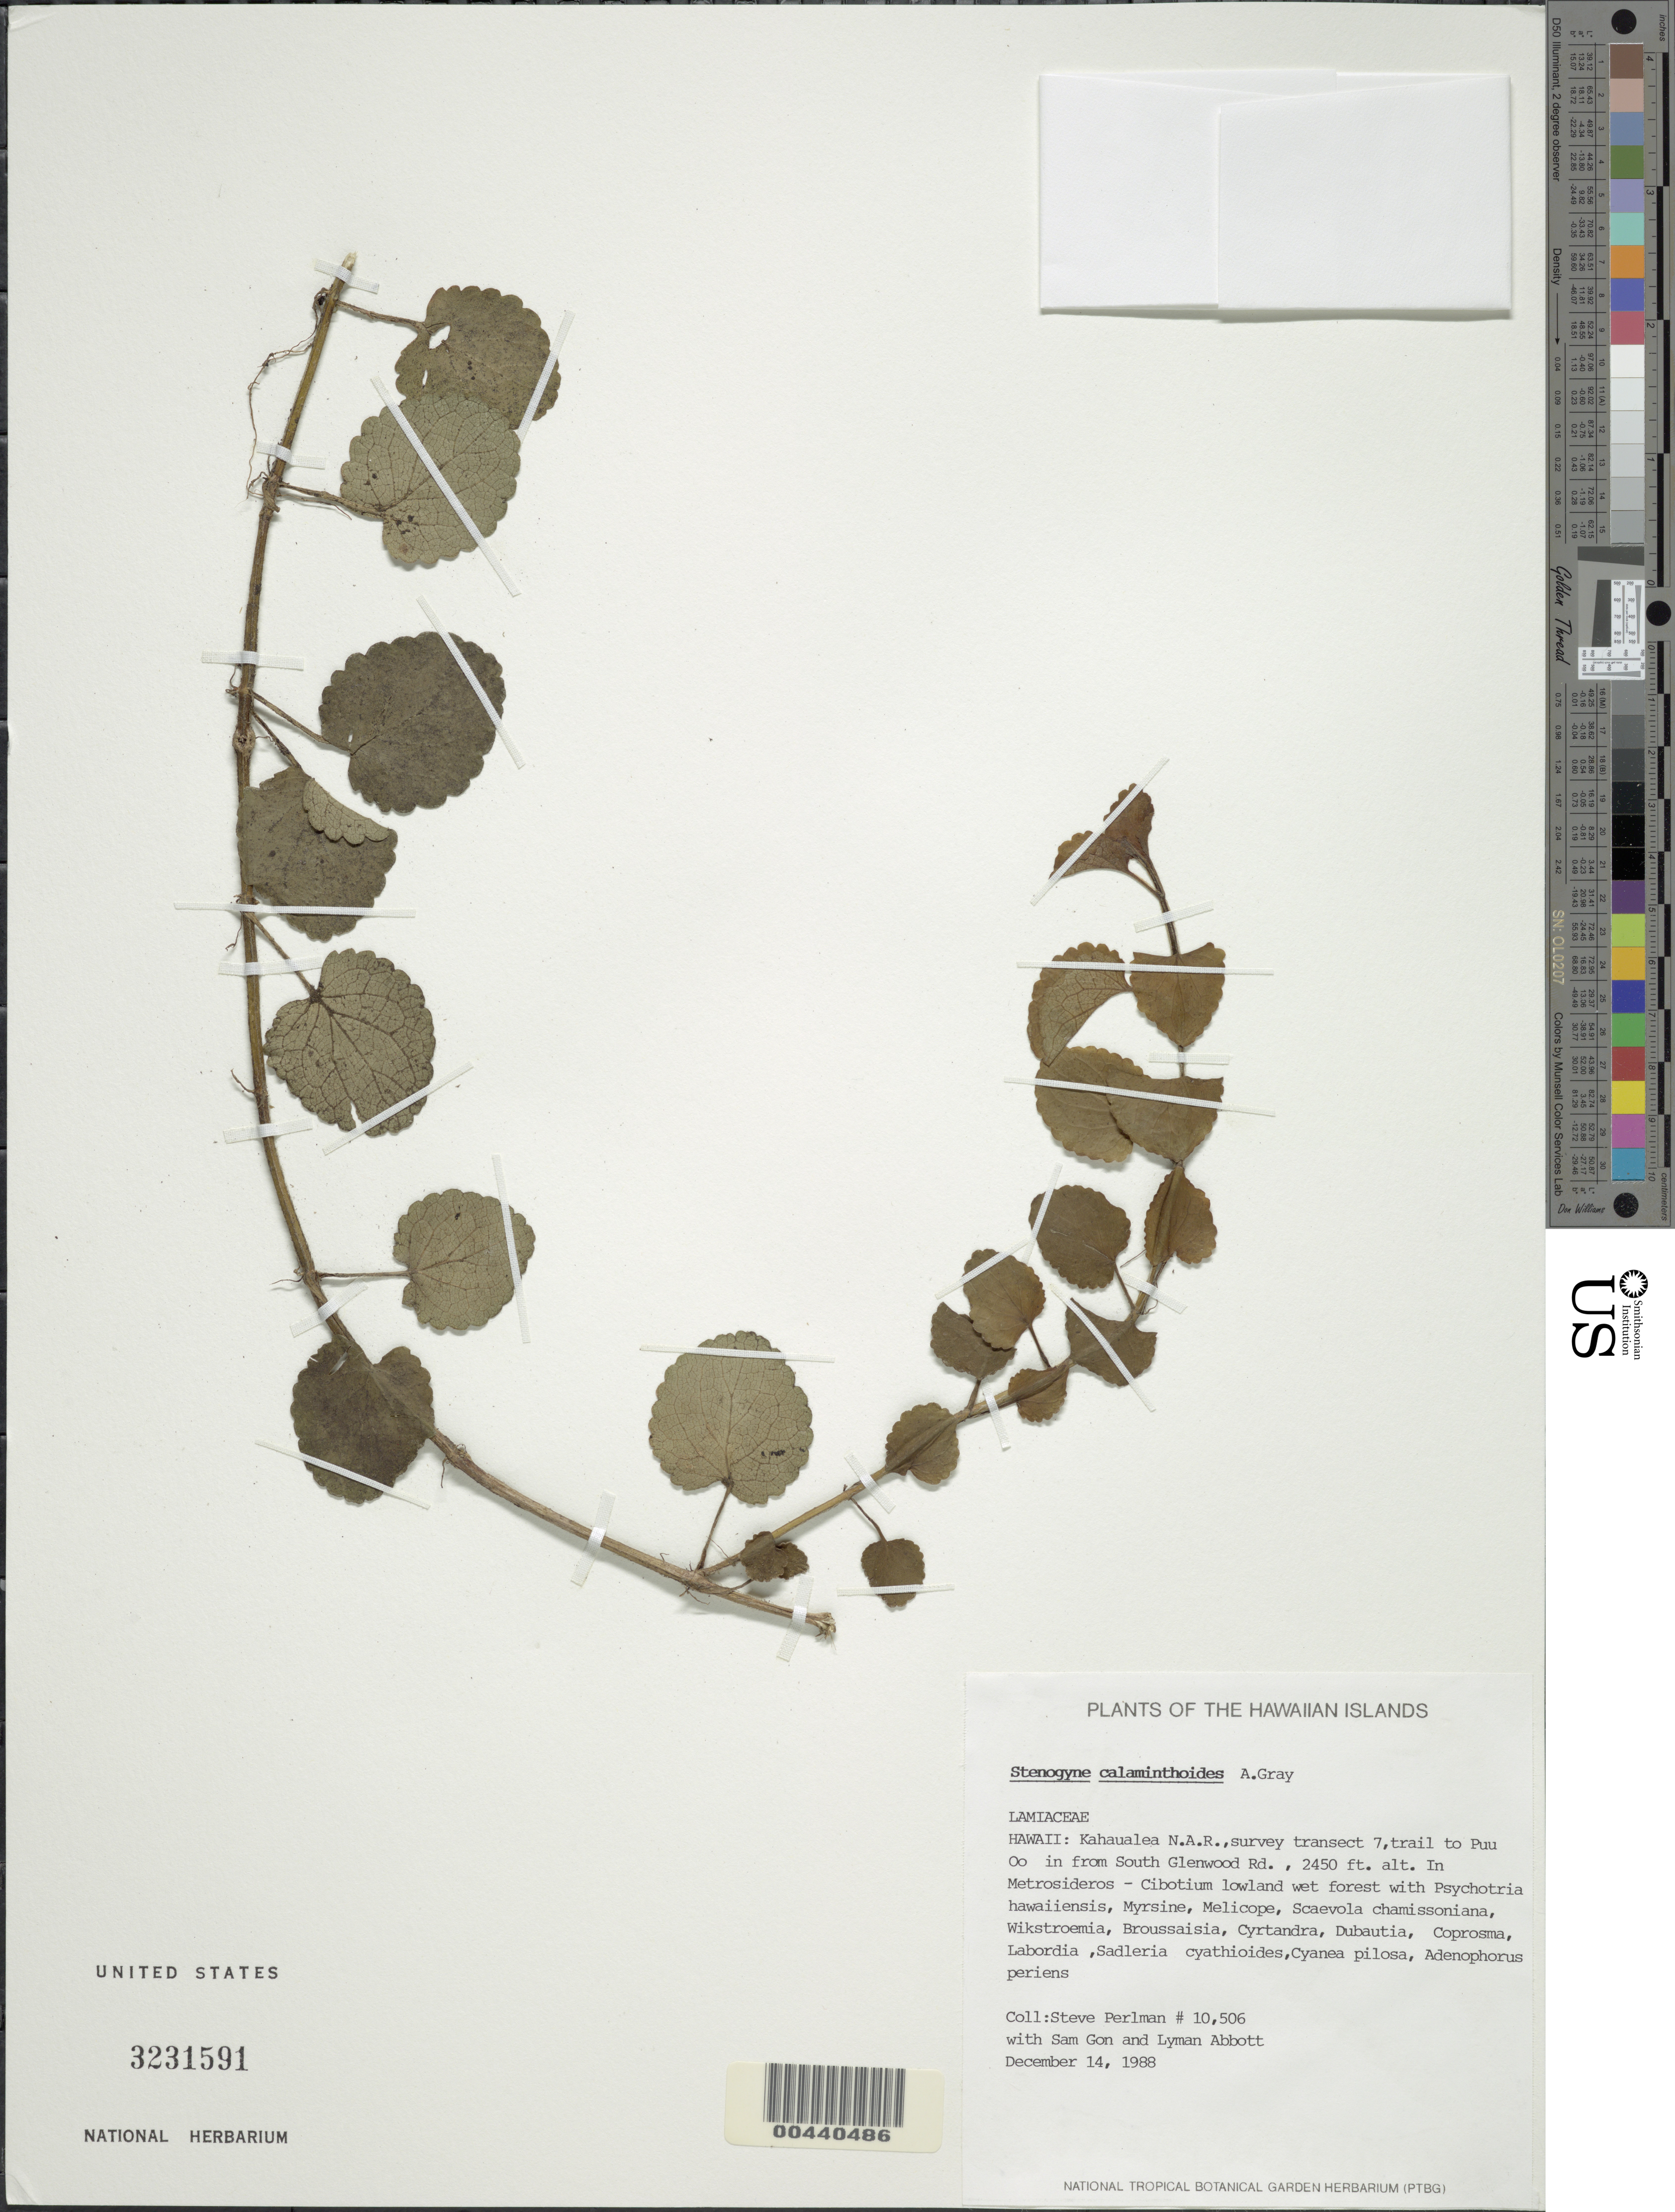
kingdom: Plantae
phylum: Tracheophyta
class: Magnoliopsida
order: Lamiales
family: Lamiaceae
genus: Stenogyne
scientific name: Stenogyne calaminthoides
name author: A. Gray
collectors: S. P. Perlman, S. Gon & L. Abbott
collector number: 10506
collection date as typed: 14 Dec 1988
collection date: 1988-12-14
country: United States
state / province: Hawaii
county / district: Hawaii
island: Hawaii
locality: Kahaualea N.A.R., survey transect 7, trail to Puu Oo in from South Glenwood Rd.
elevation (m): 747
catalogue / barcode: US 3231591